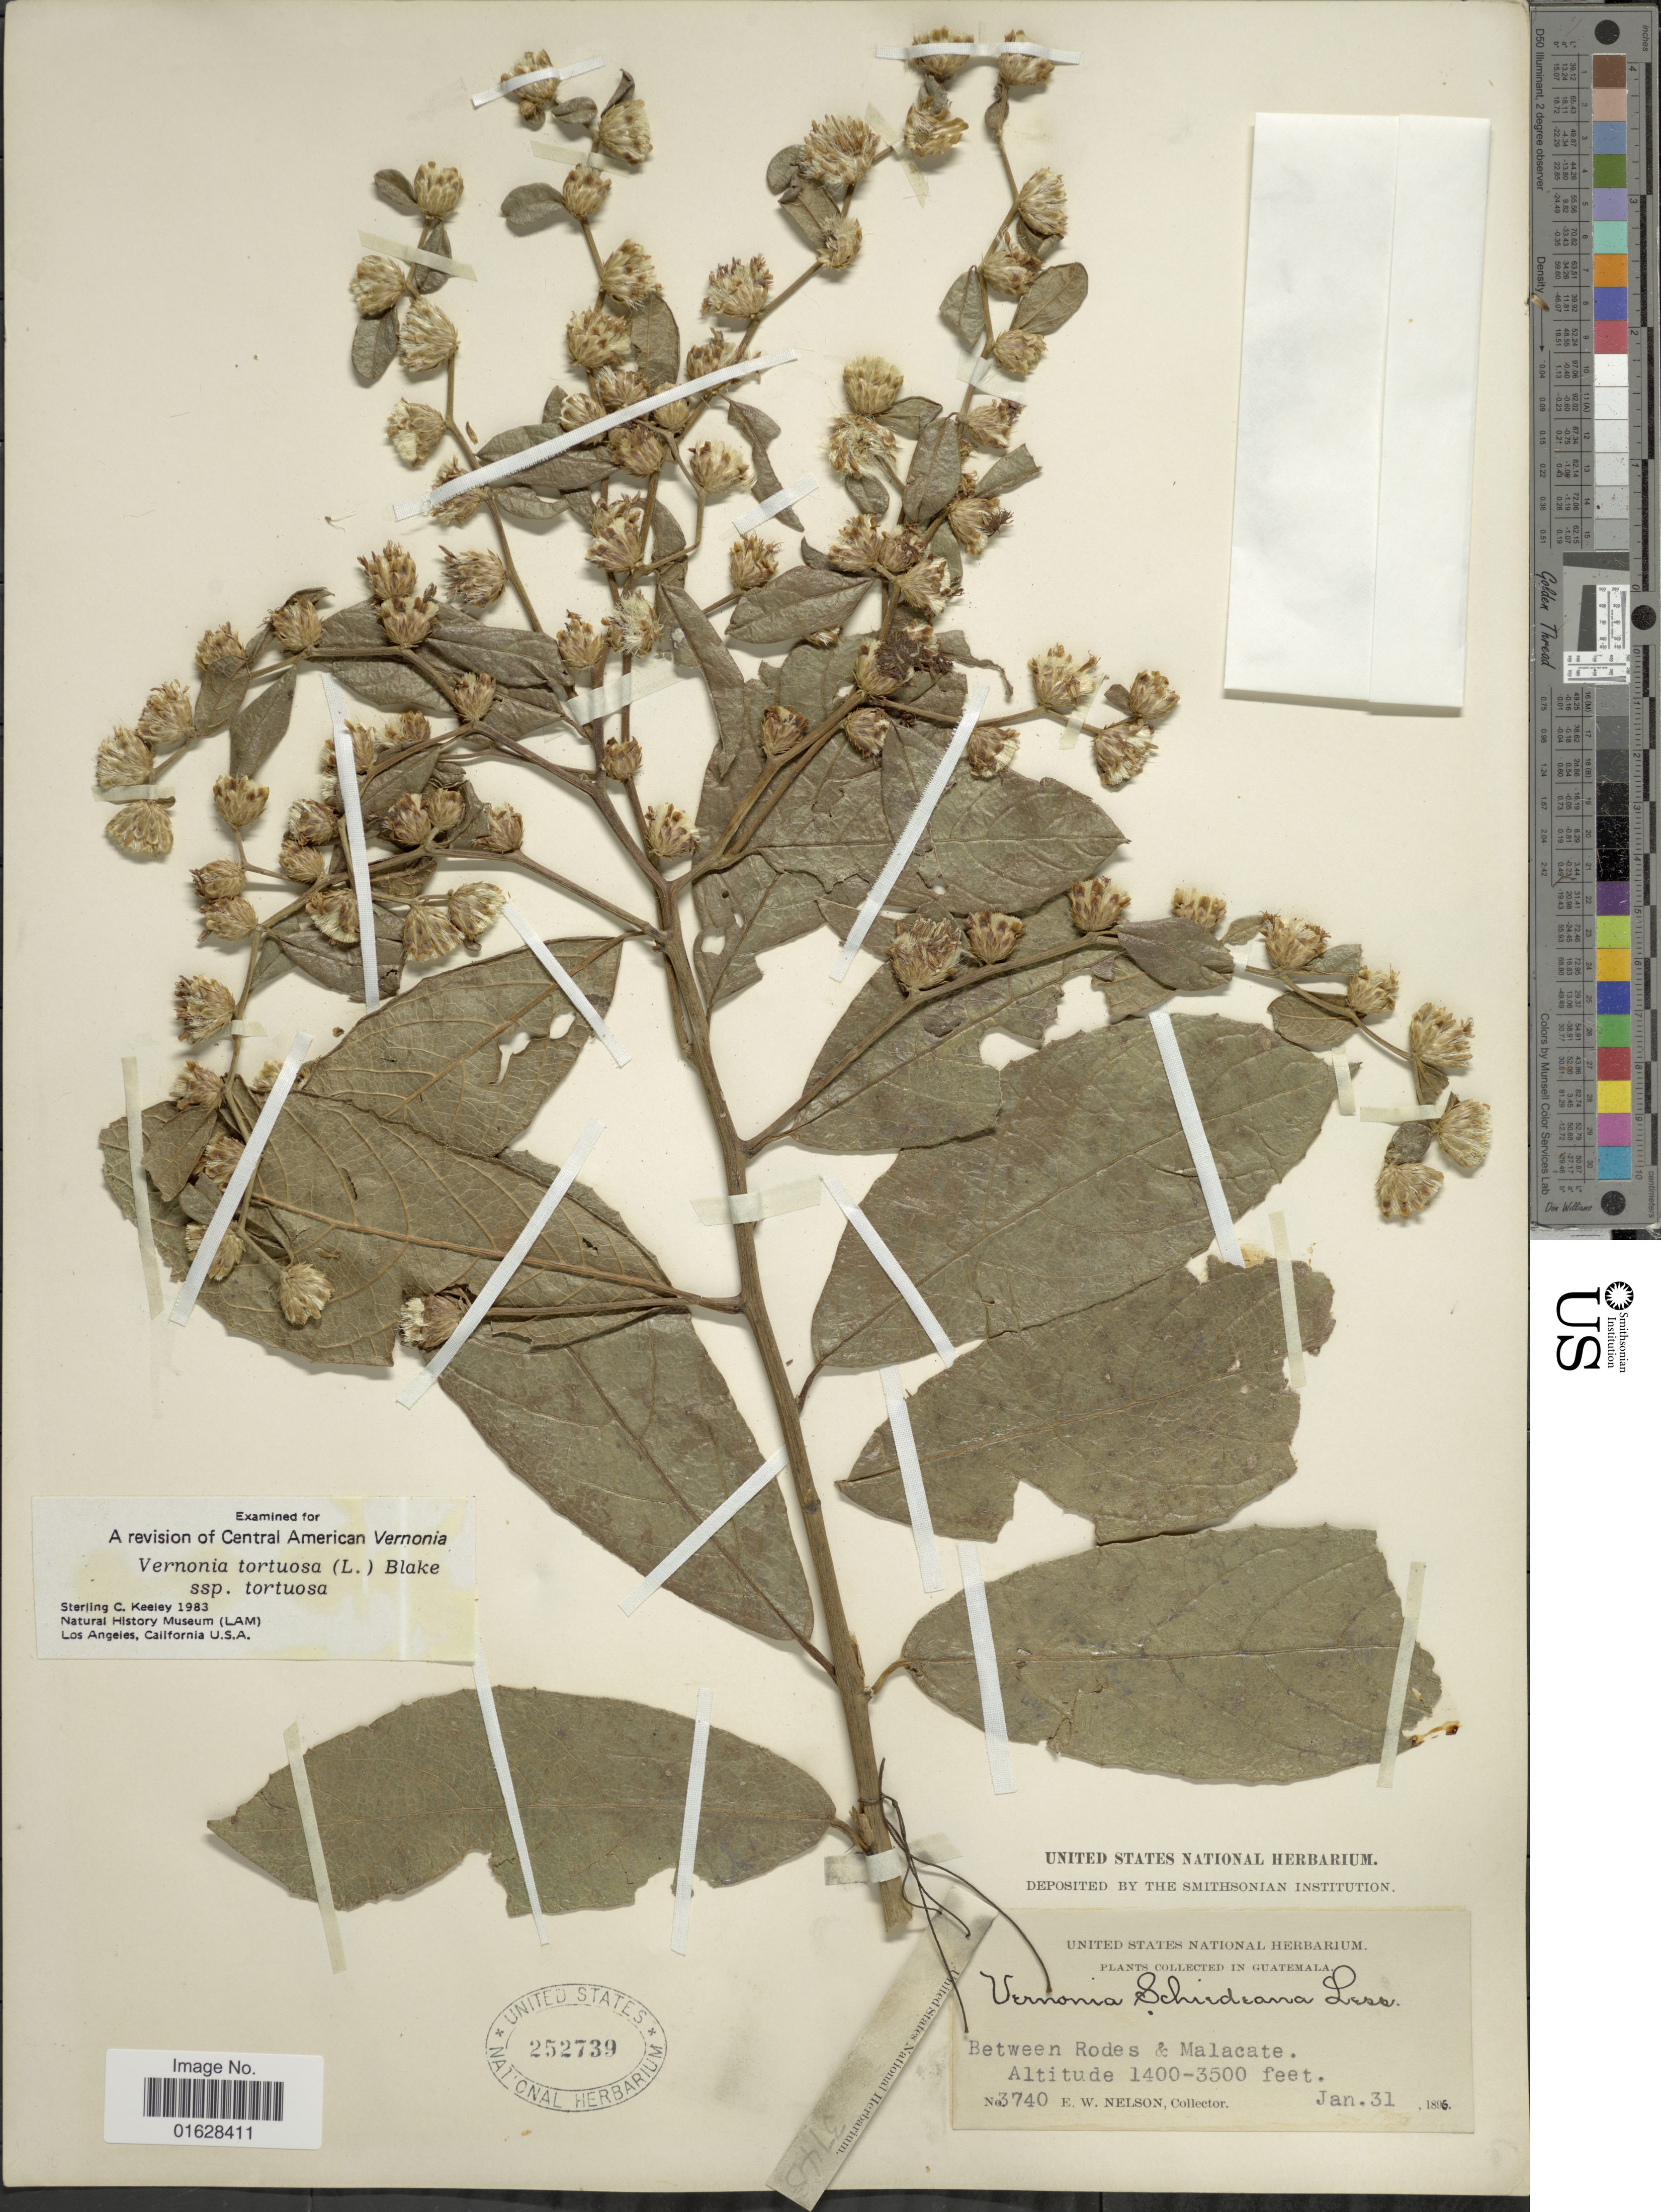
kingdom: Plantae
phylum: Tracheophyta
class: Magnoliopsida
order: Asterales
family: Asteraceae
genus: Lepidaploa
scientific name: Lepidaploa tortuosa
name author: (L.) H. Rob.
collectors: E. W. Nelson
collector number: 3740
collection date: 1896-01-31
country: Guatemala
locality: Between Rodes & Malacate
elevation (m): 427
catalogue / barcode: US 252739